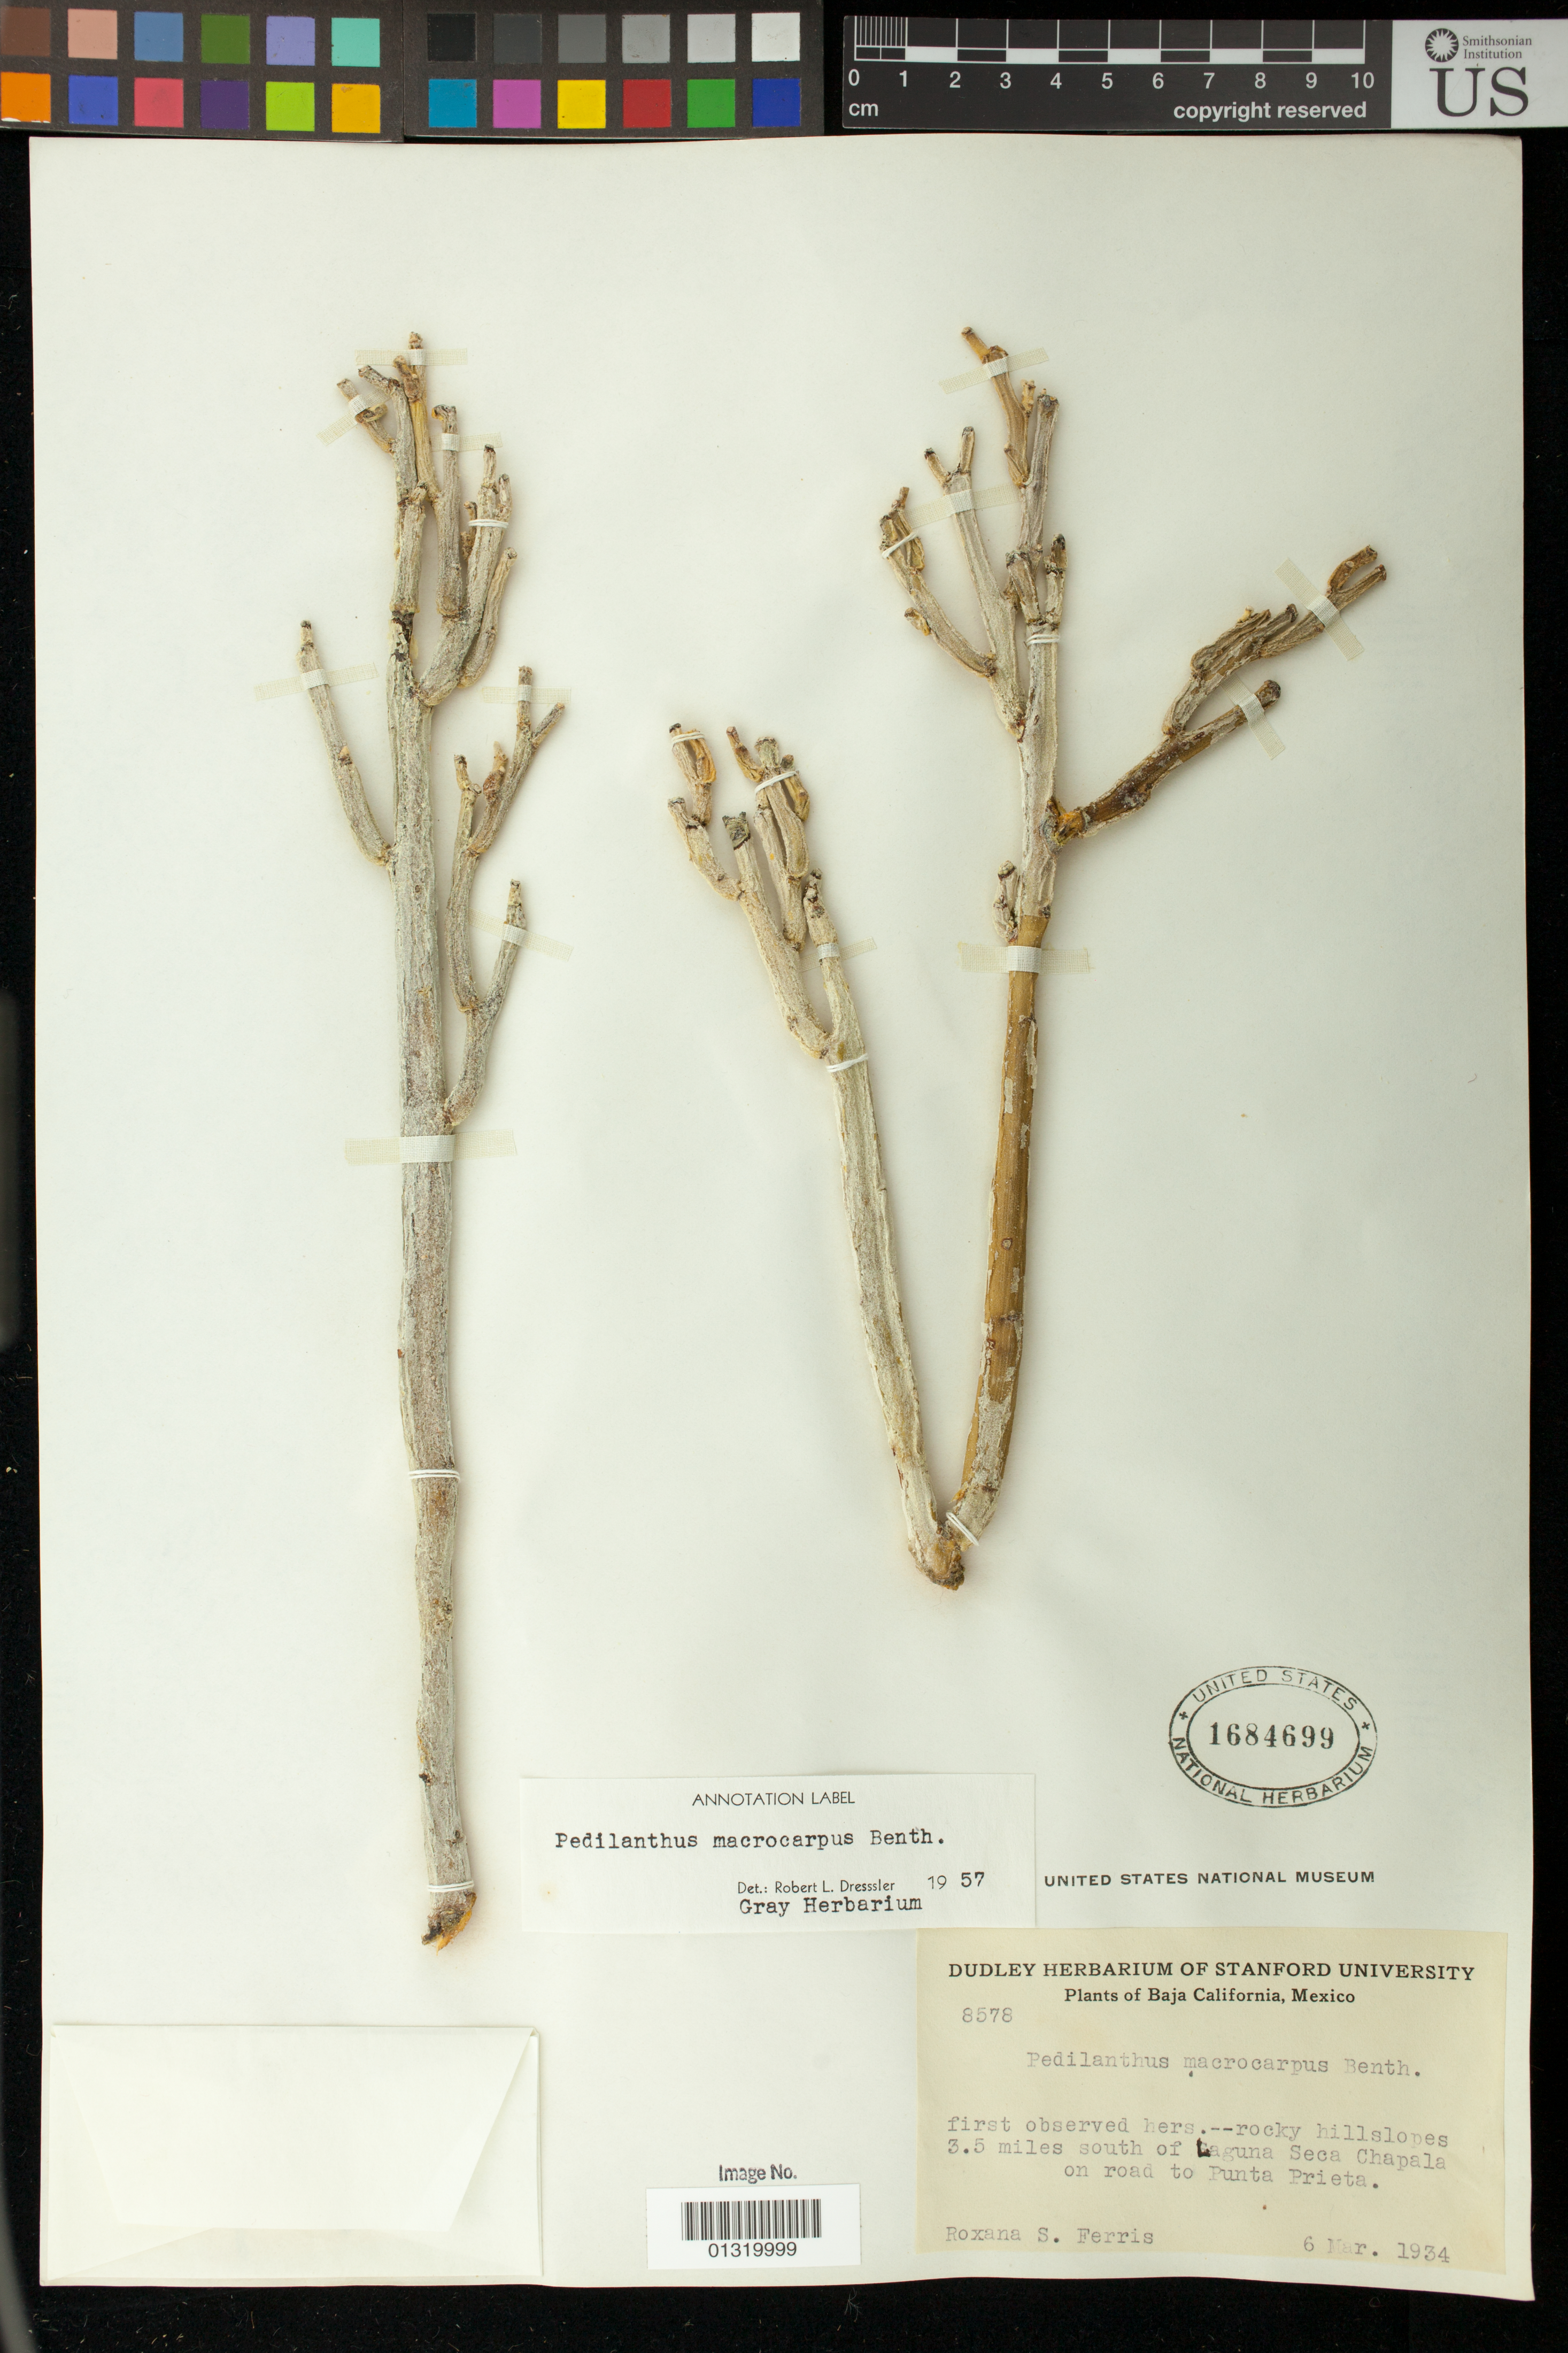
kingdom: Plantae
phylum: Tracheophyta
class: Magnoliopsida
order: Malpighiales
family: Euphorbiaceae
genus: Pedilanthus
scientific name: Pedilanthus macrocarpus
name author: Benth.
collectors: R. S. Ferris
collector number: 8578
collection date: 1934-03-06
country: Mexico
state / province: Baja California Norte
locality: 3.5 miles south of Laguna Seca Chapala on road to Punta Prieta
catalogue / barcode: US 1684699